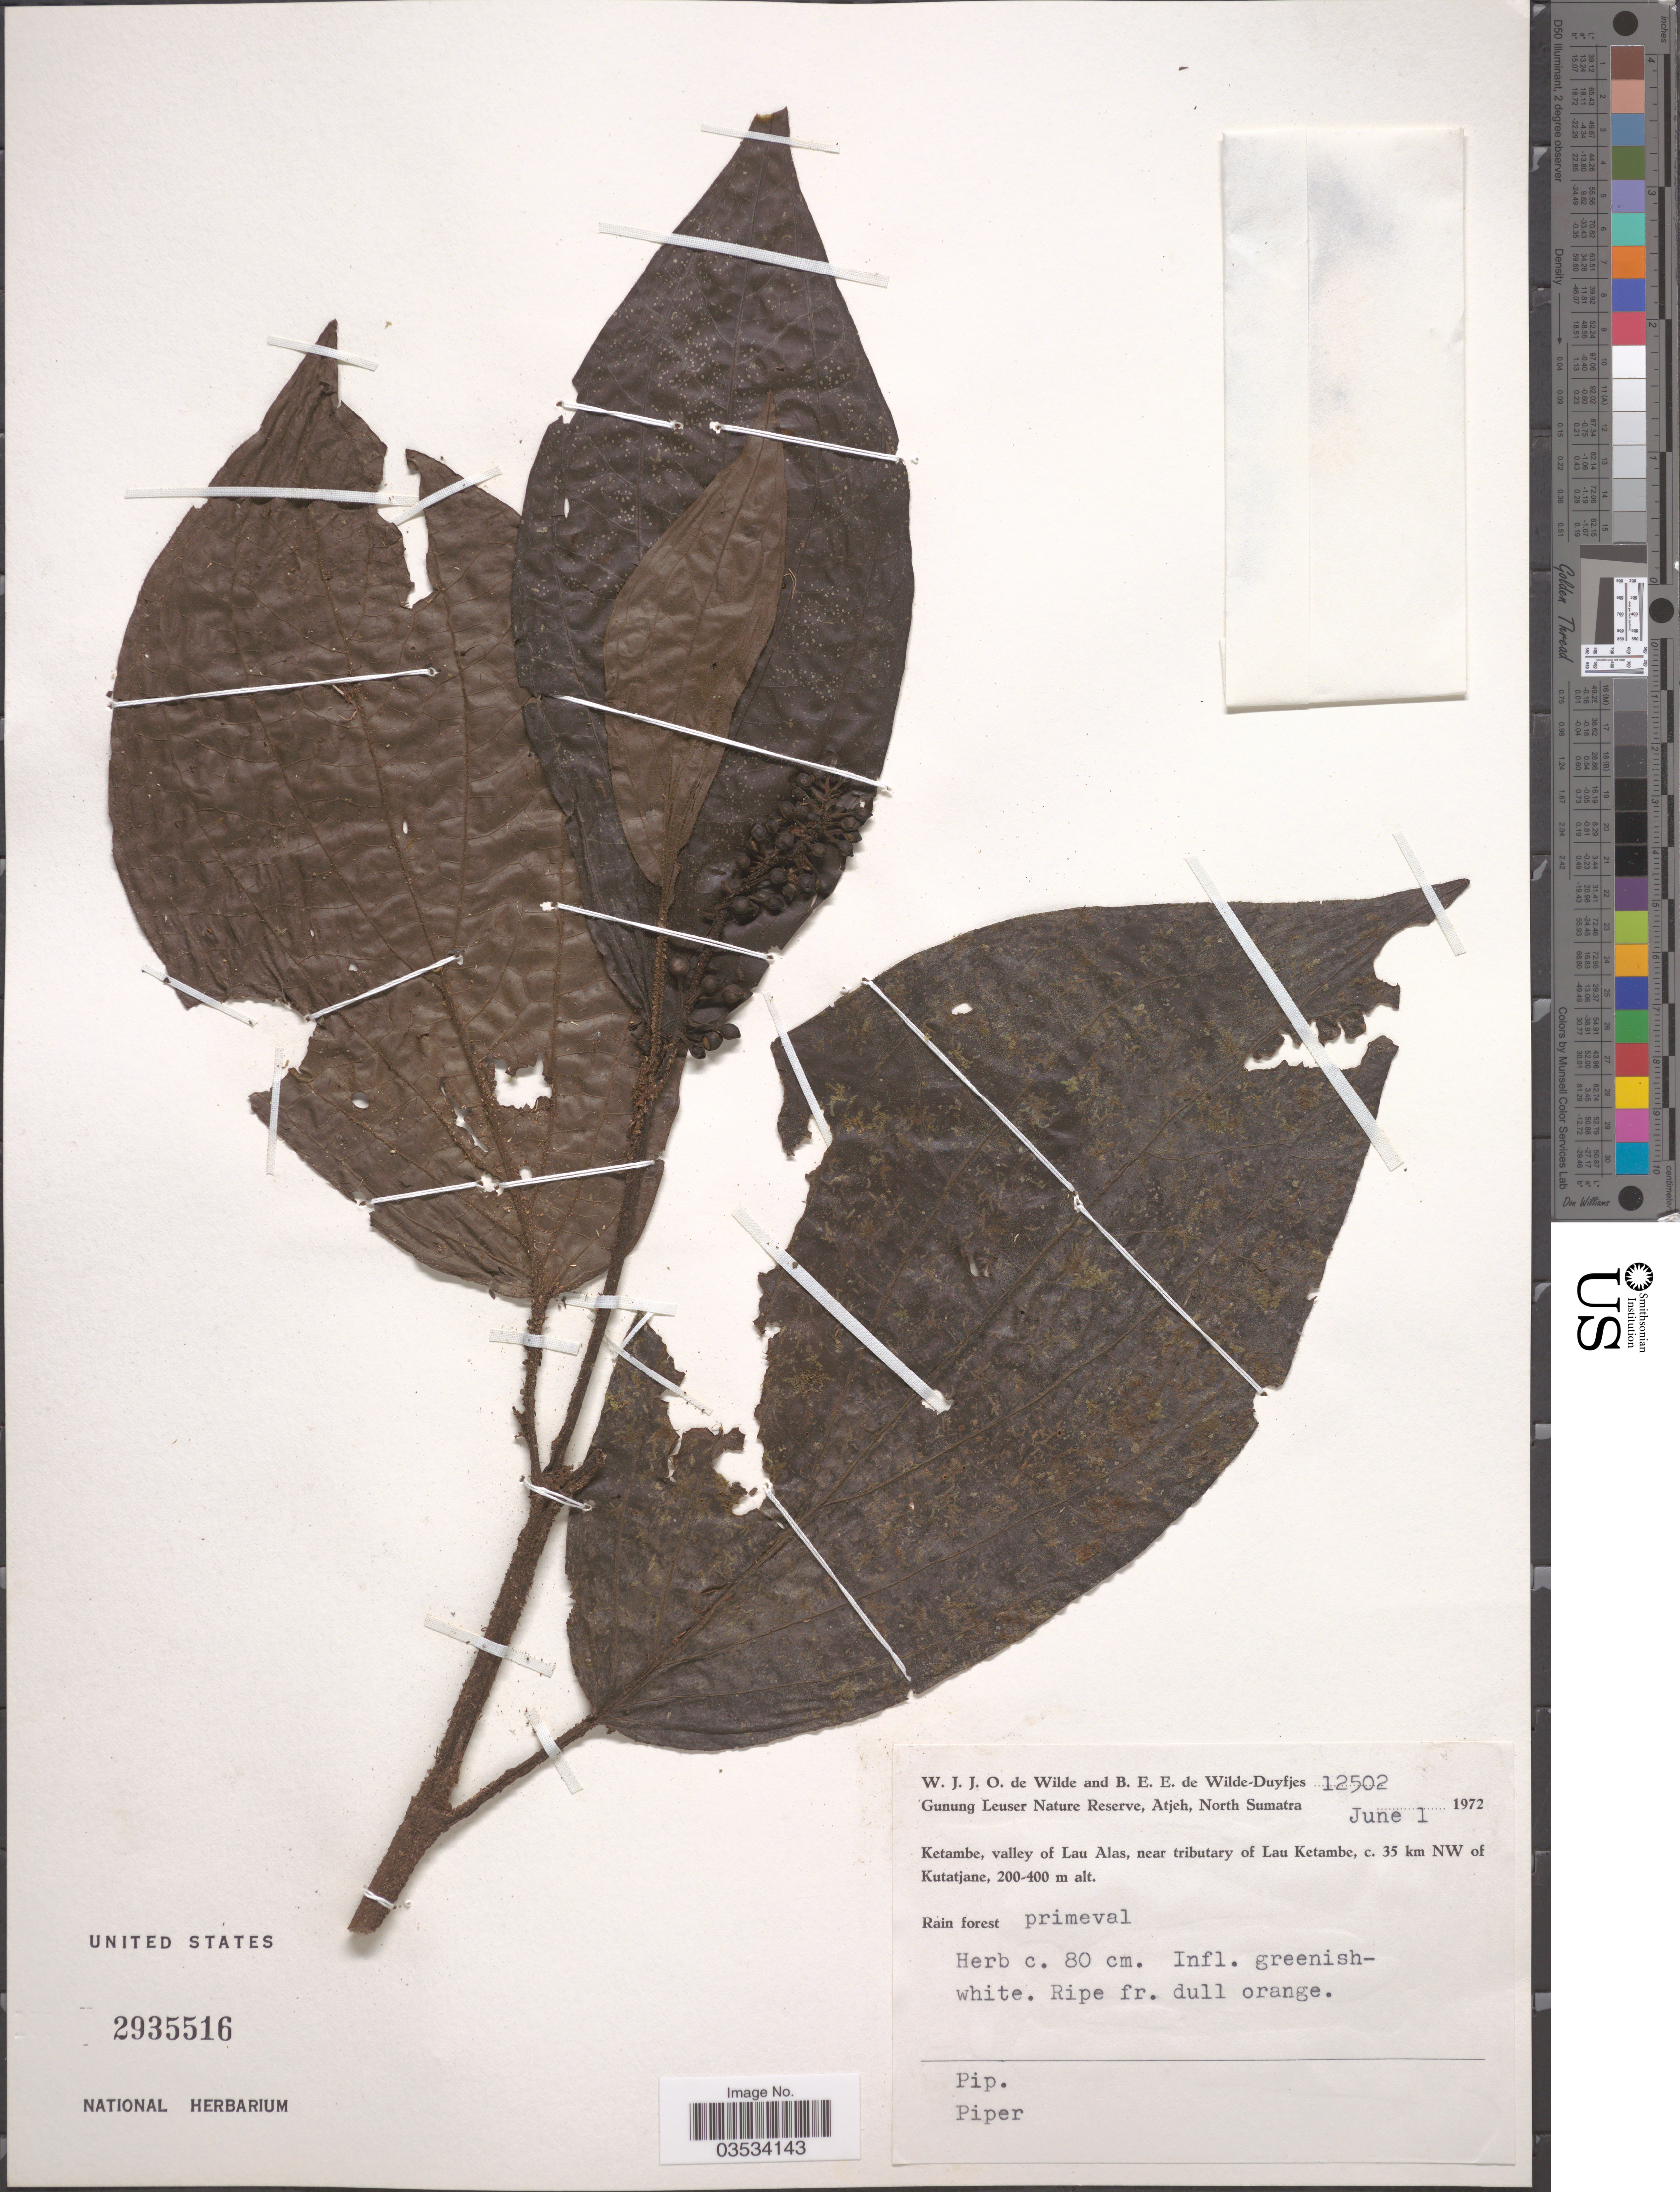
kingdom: Plantae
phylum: Tracheophyta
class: Magnoliopsida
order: Piperales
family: Piperaceae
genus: Piper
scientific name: Piper sp.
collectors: W. J. de Wilde & B. E. de Wilde-Duyfjes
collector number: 12502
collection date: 1972-06-01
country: Indonesia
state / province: Sumatra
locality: Gunung Leuser Nature Reserve, Atjeh, North Sumatra. Ketambe, valley of Lau Alas, near tributary of Lau Ketambe, c. 35 km NW of Kutatjane.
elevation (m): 200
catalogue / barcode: US 2935516